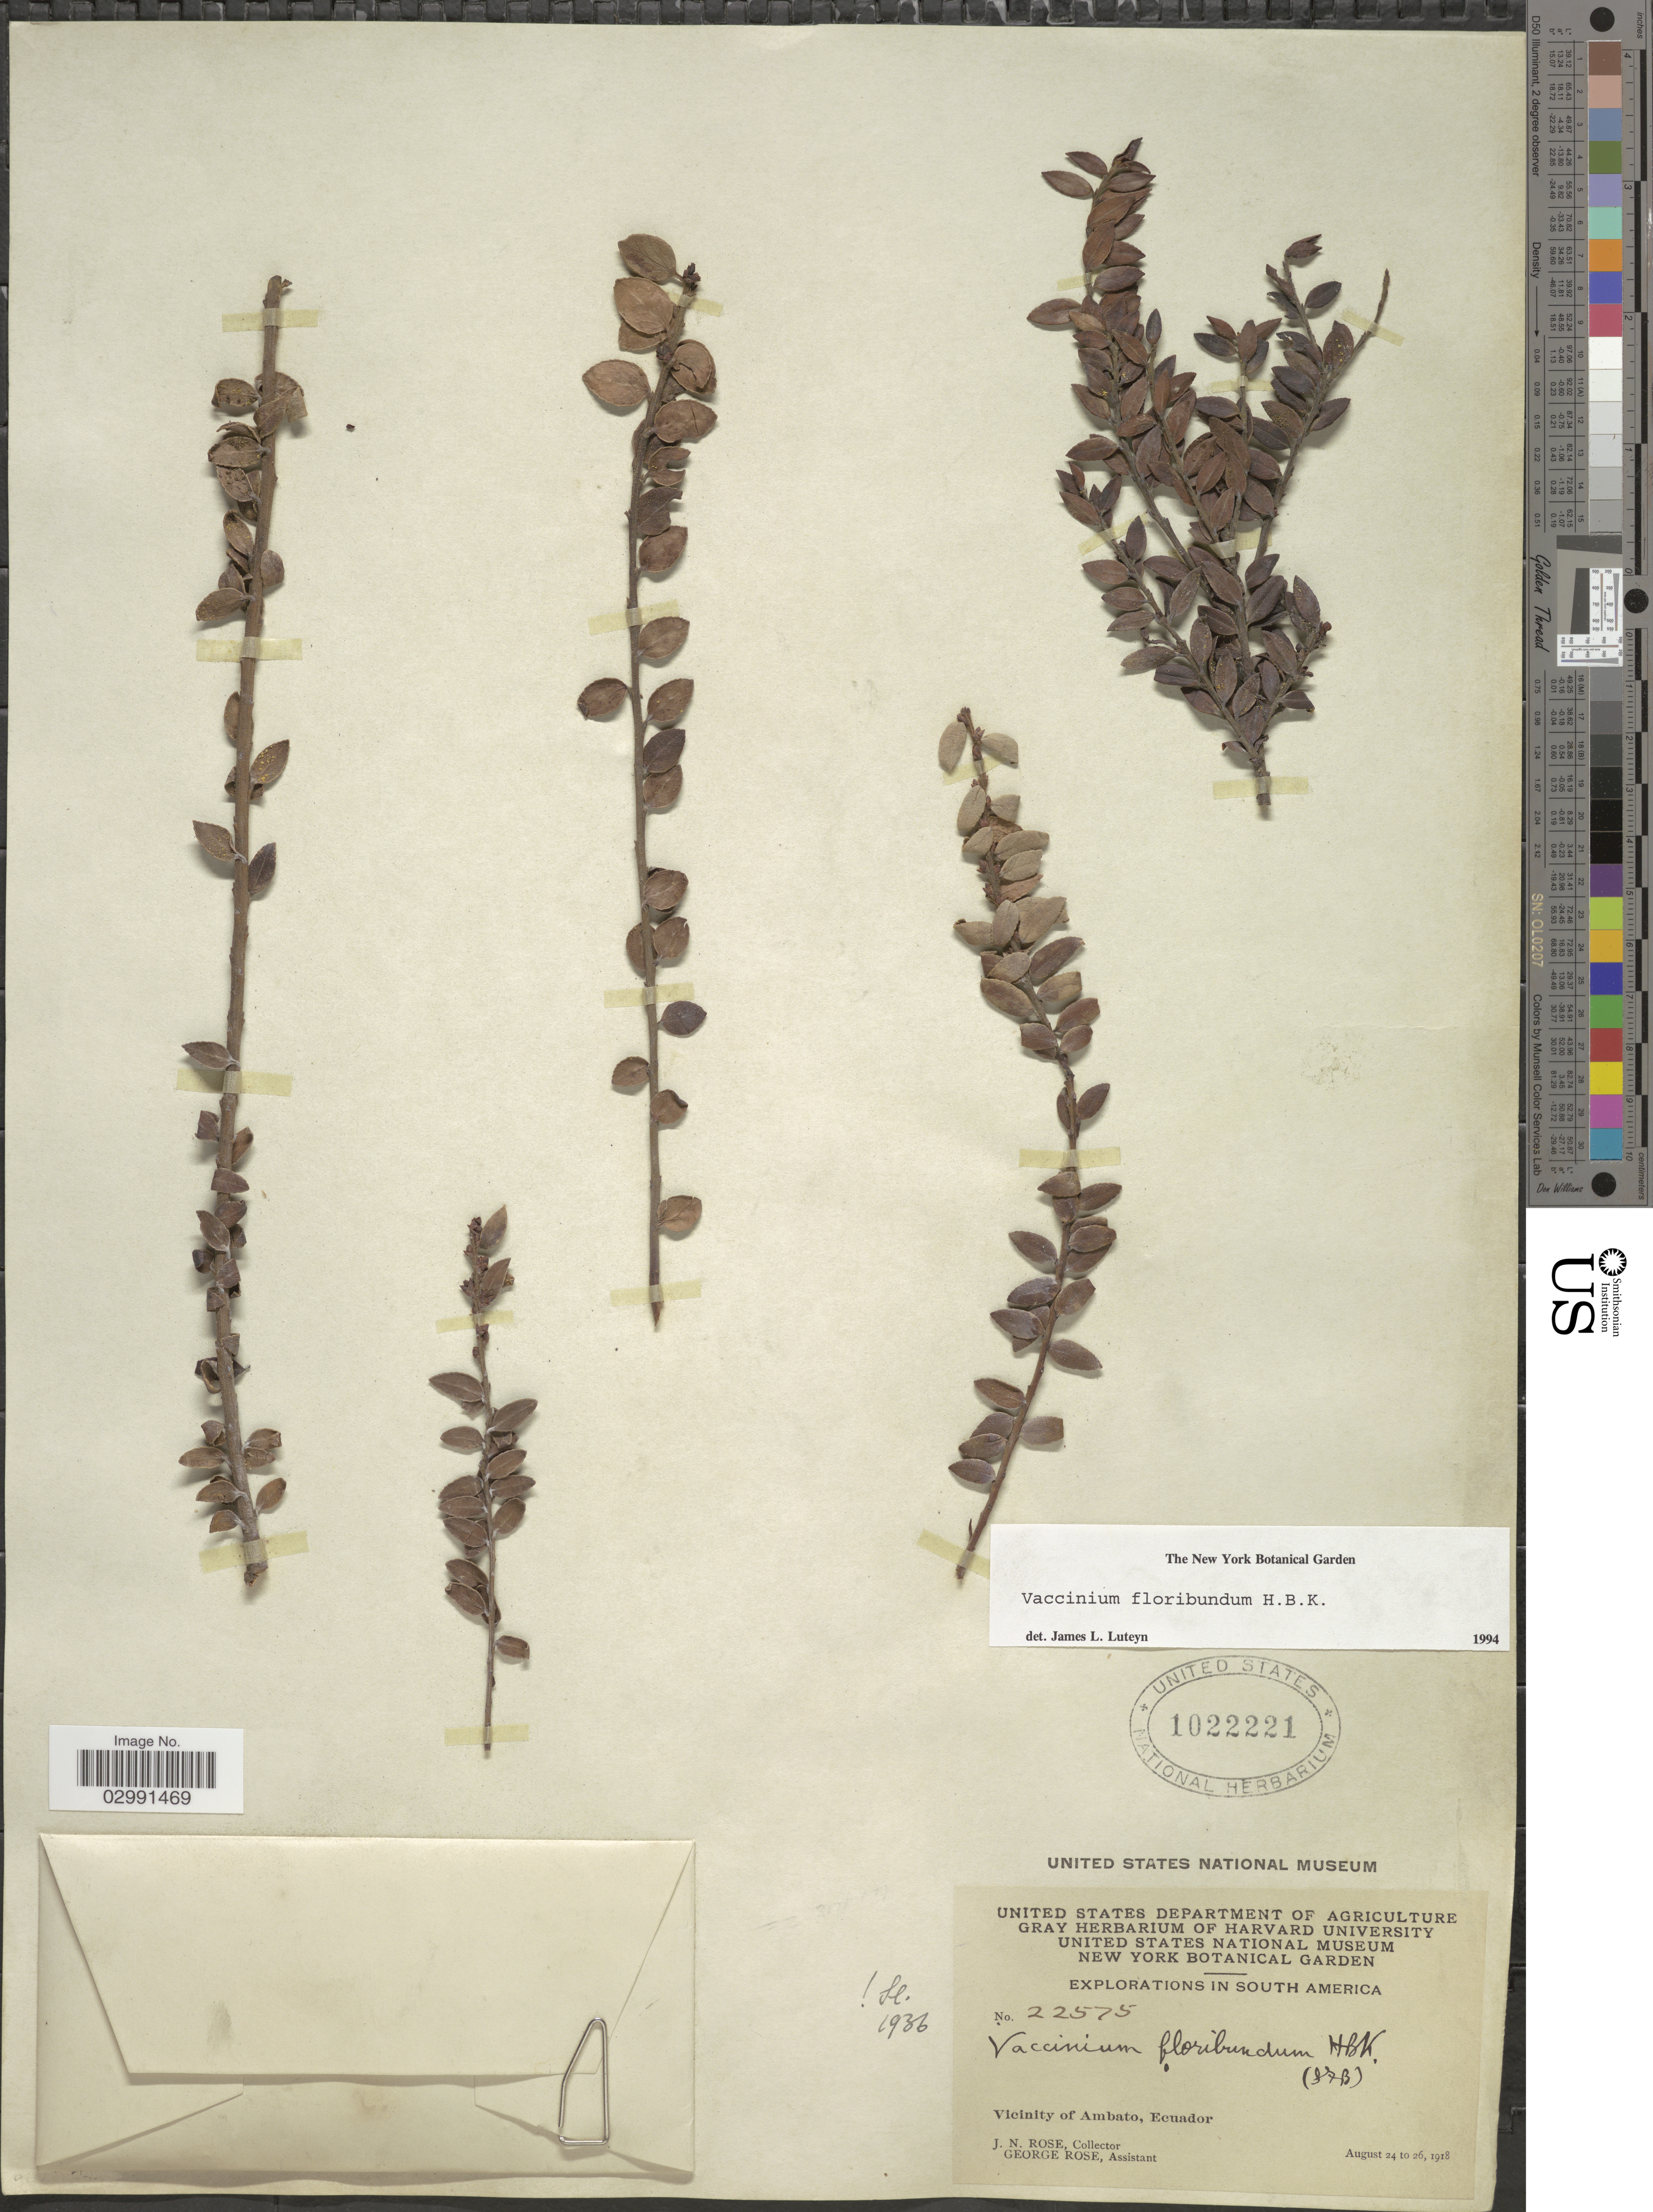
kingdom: Plantae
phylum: Tracheophyta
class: Magnoliopsida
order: Ericales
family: Ericaceae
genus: Vaccinium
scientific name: Vaccinium floribundum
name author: Kunth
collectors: J. N. Rose & G. Rose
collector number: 22575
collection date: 1918-08-24/1918-08-26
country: Ecuador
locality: Vicinity of Ambato.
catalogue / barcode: US 1022221